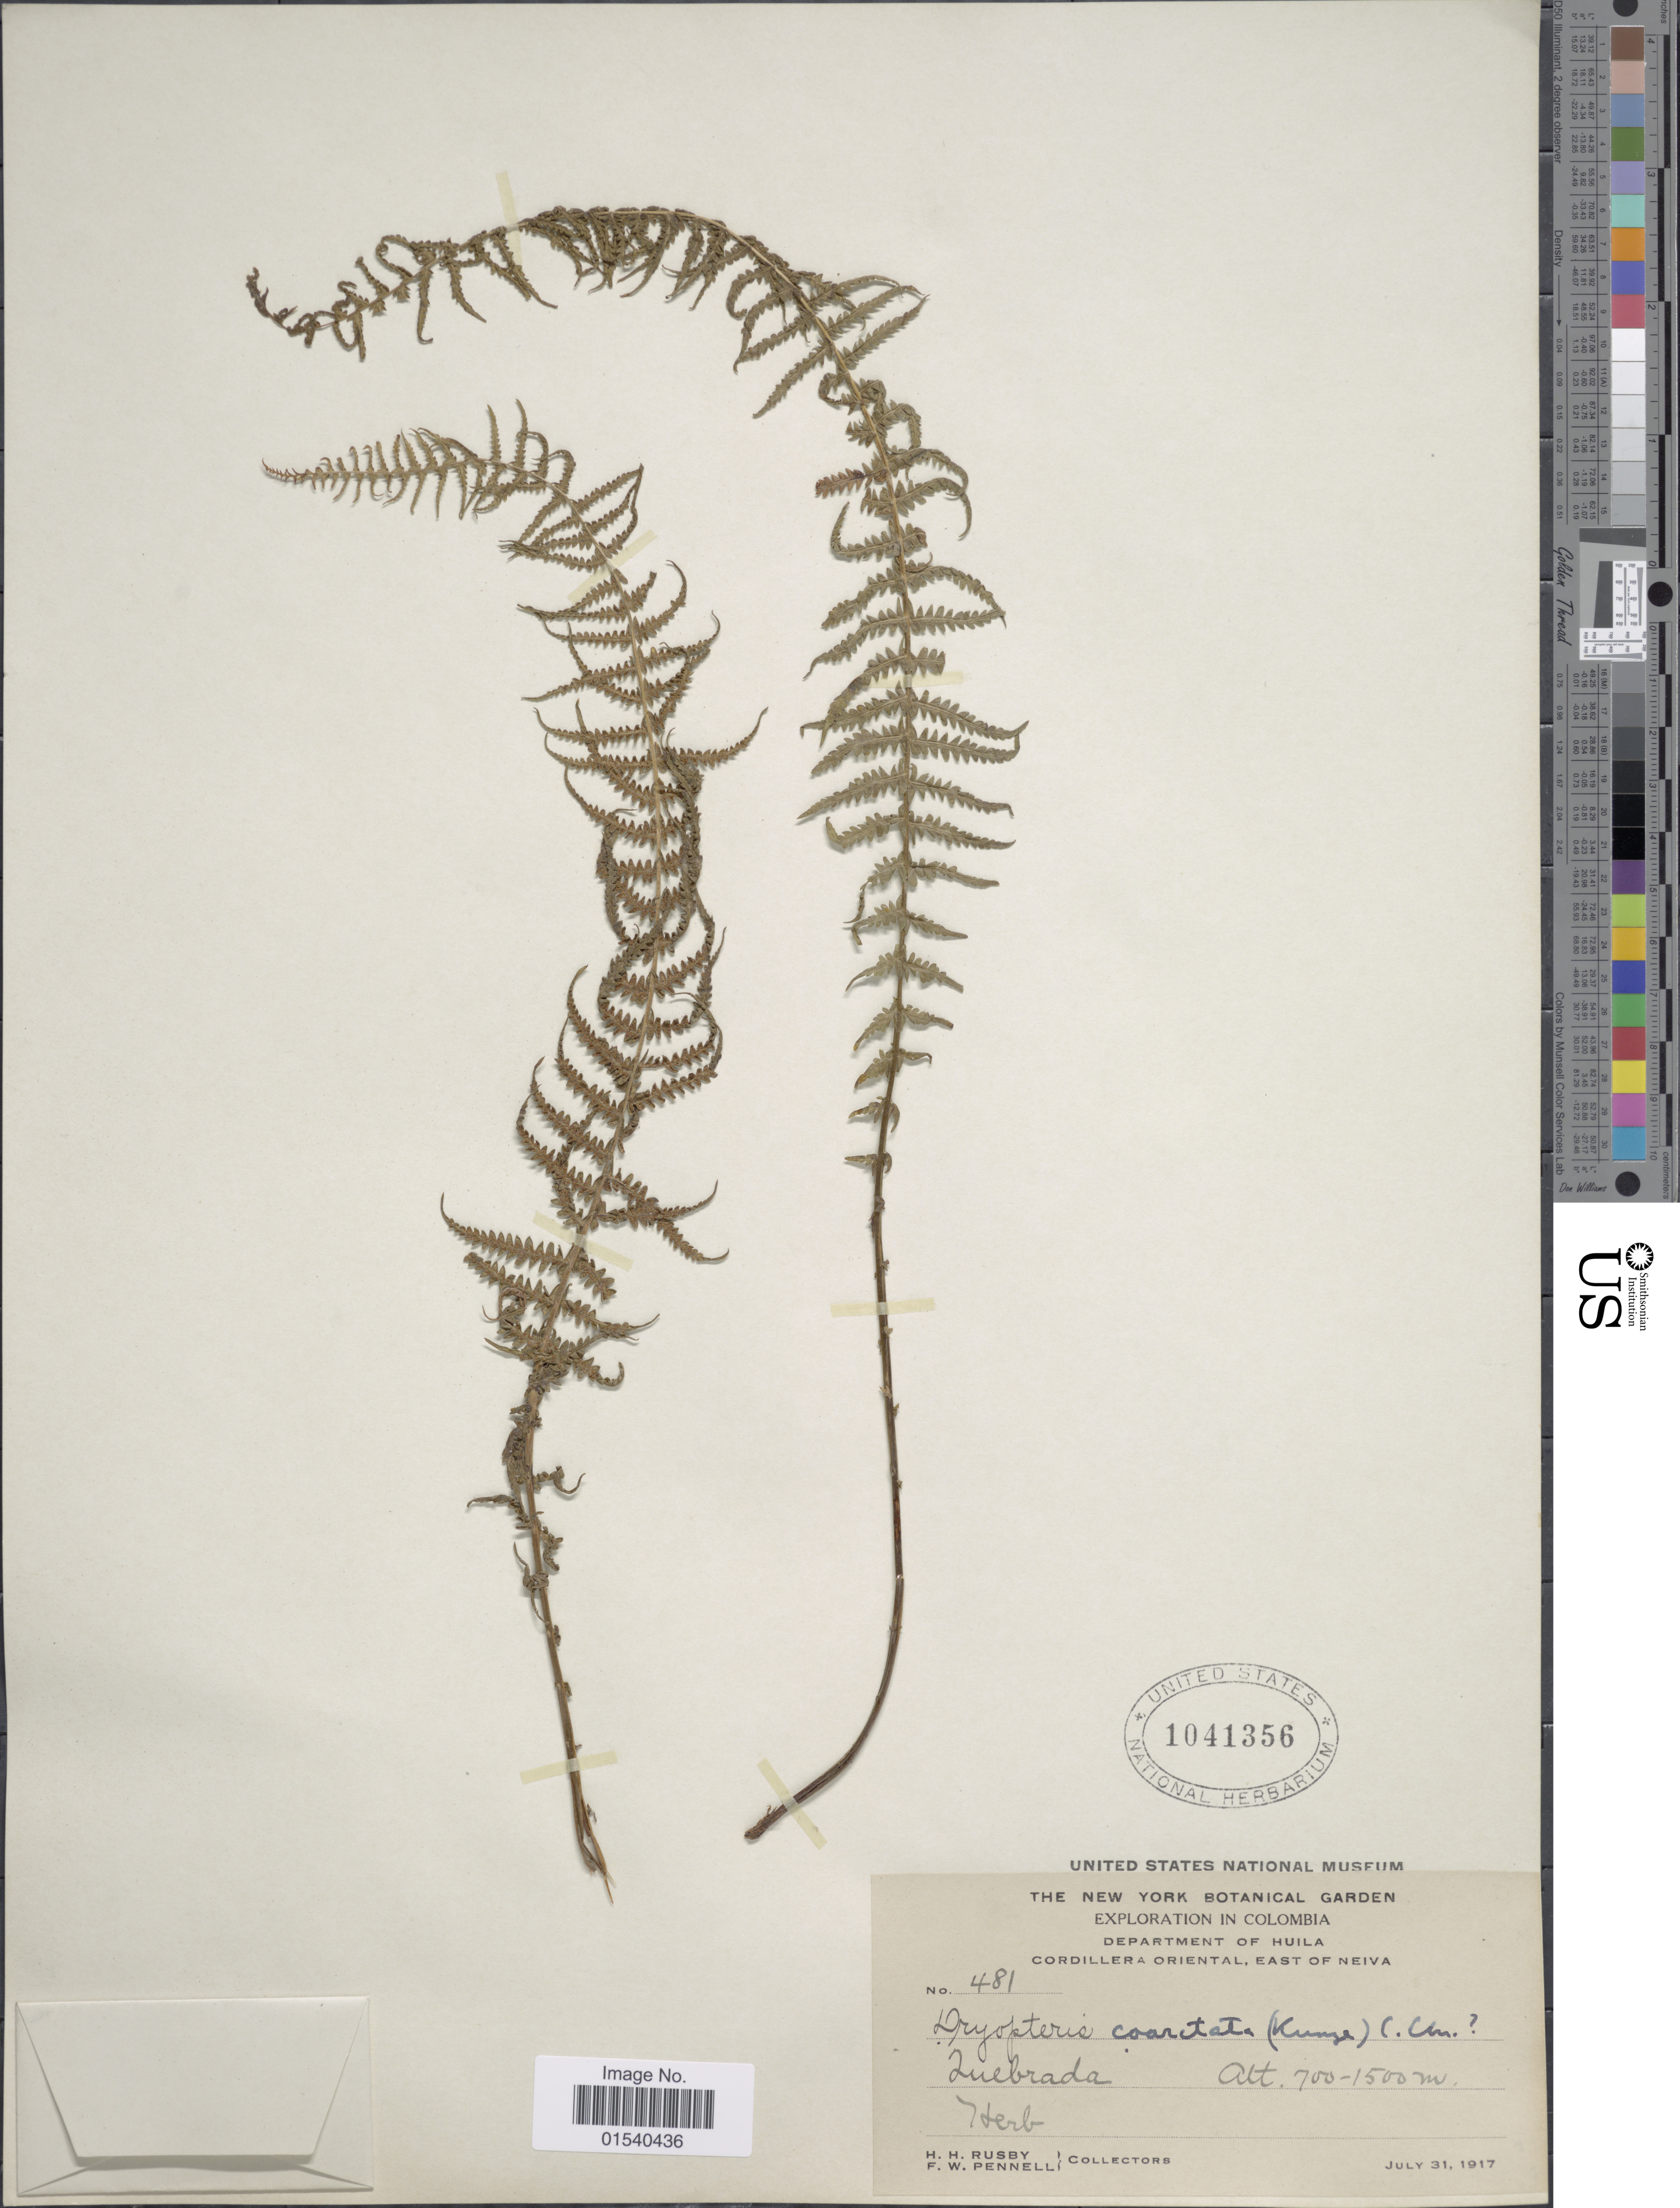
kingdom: Plantae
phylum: Tracheophyta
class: Polypodiopsida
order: Polypodiales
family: Thelypteridaceae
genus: Amauropelta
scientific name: Amauropelta opposita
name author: (Vahl) Pic. Serm.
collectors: H. H. Rusby & F. W. Pennell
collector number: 481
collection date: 1917-07-31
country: Colombia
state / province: Huila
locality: Department of Huila, Cordillera oriental, East of Neiva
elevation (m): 700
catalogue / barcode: US 1041356